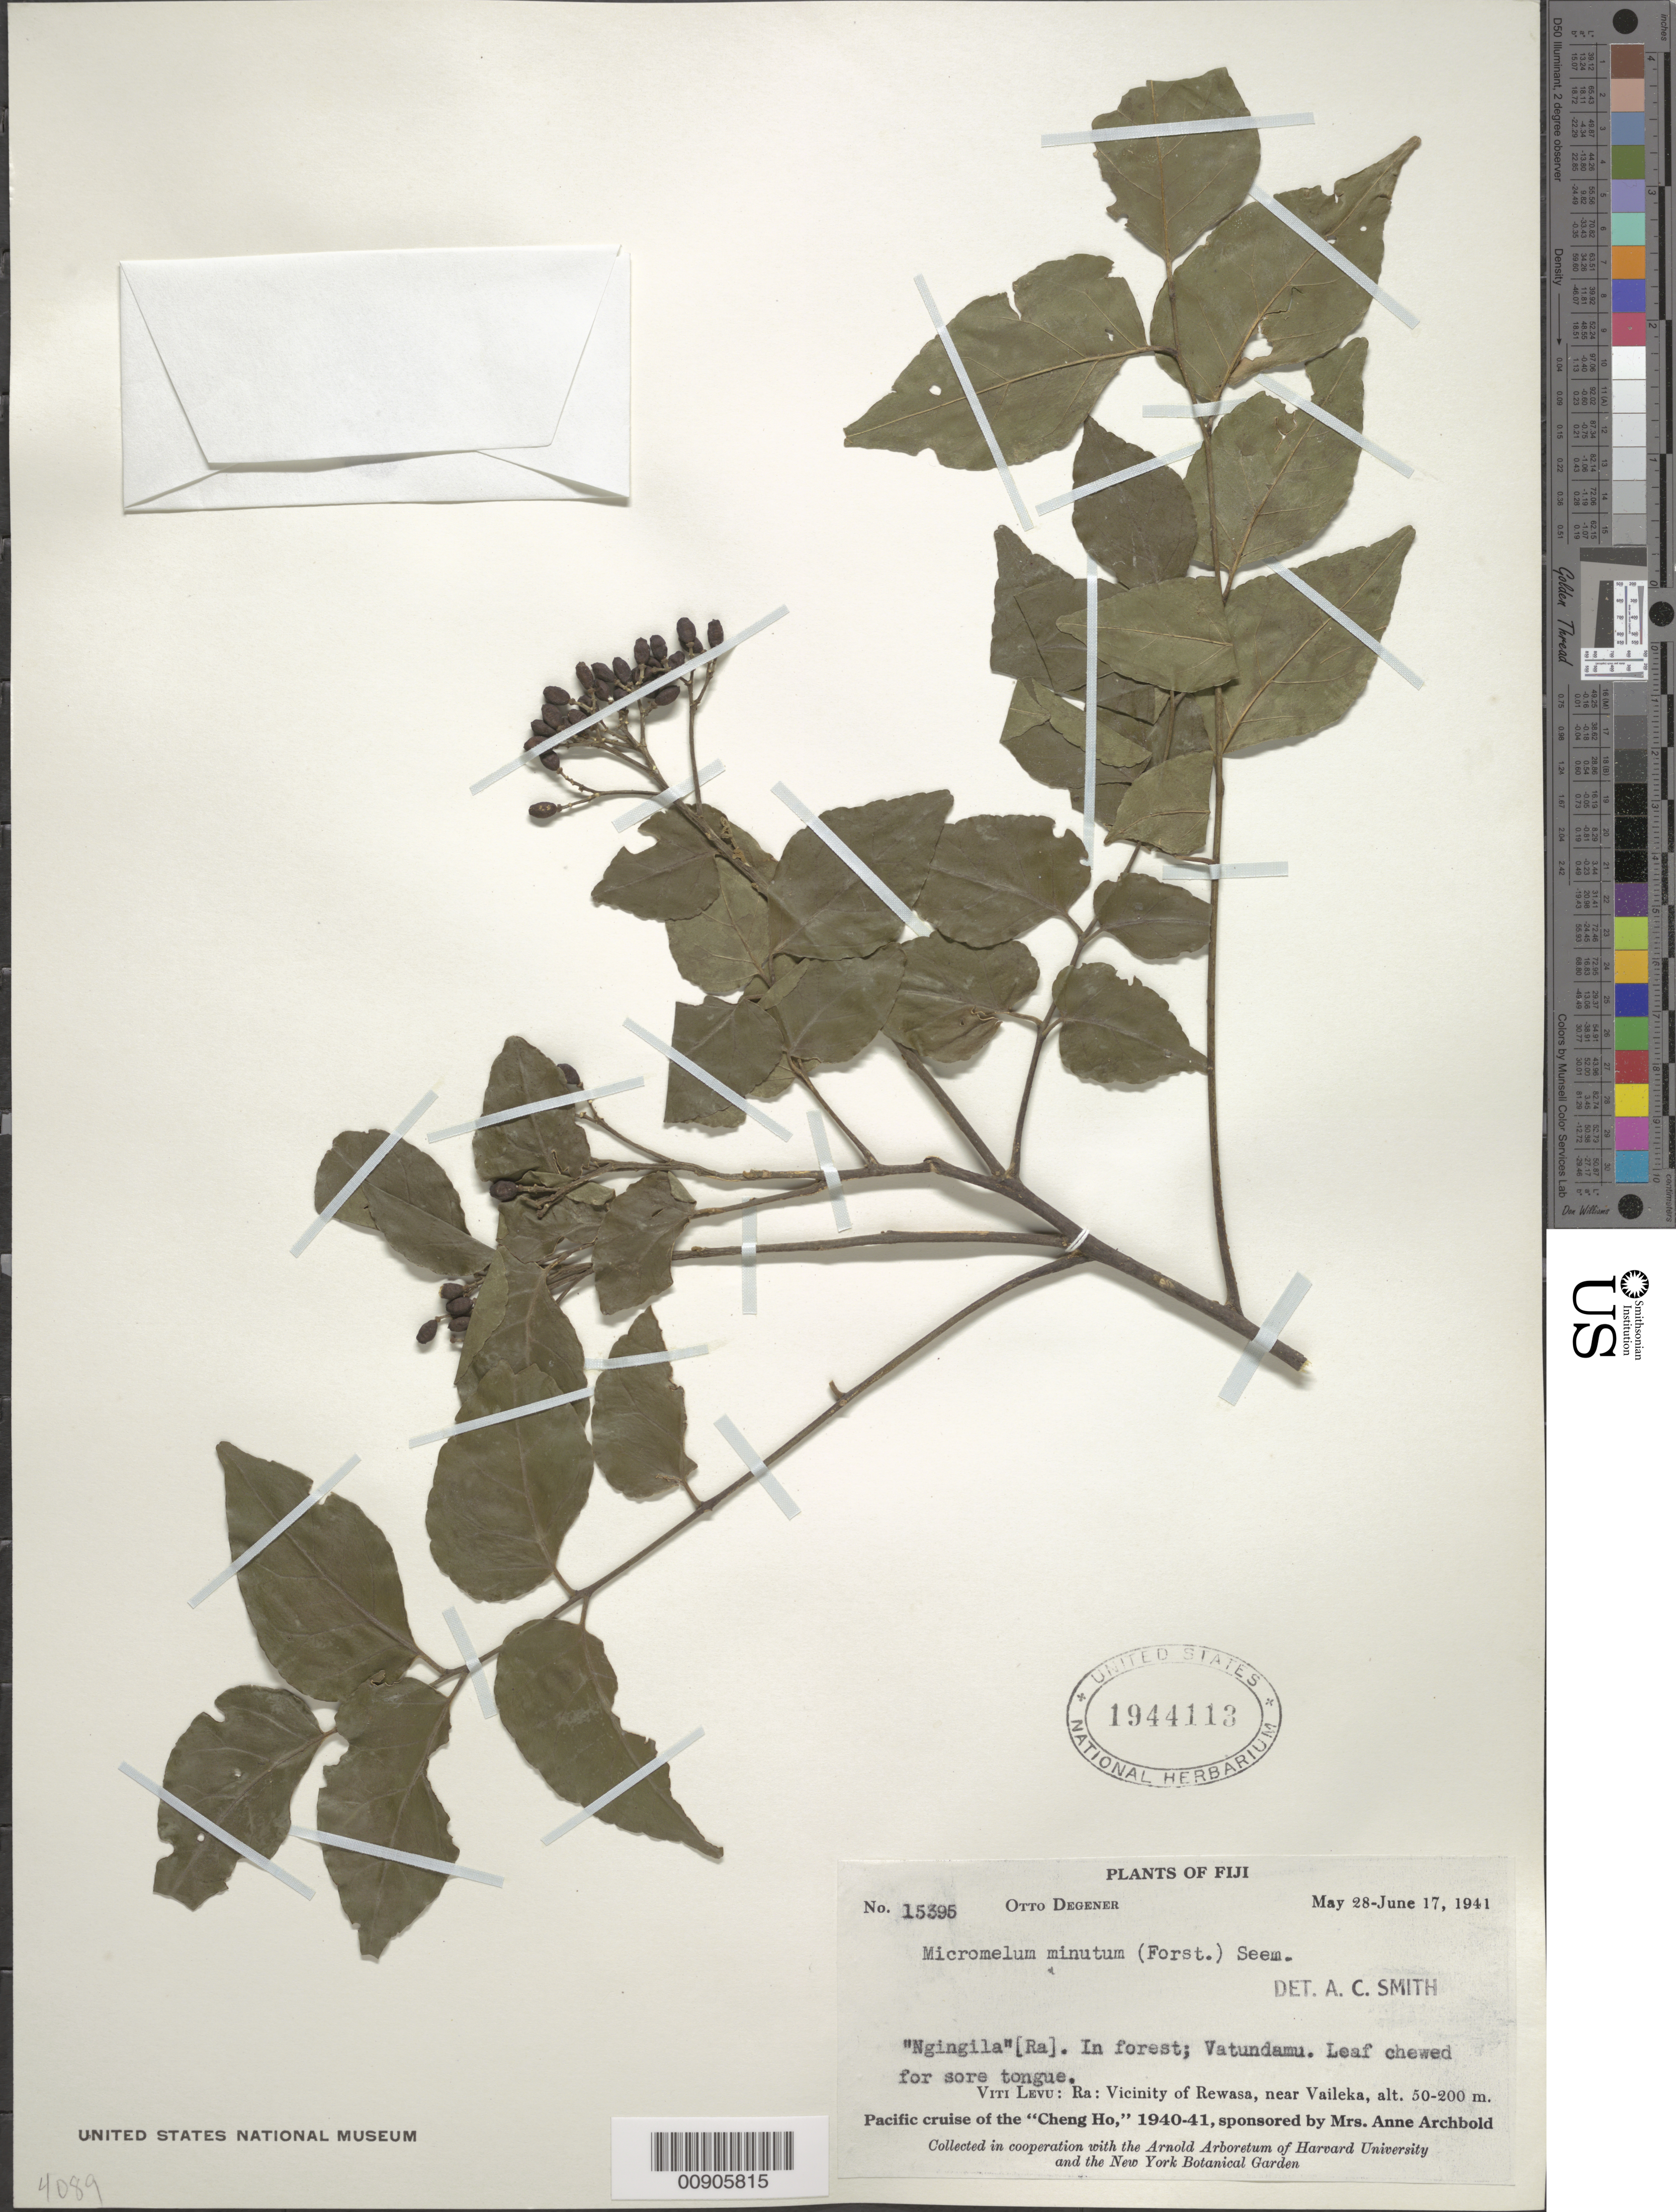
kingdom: Plantae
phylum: Tracheophyta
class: Magnoliopsida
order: Sapindales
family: Rutaceae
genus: Micromelum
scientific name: Micromelum minutum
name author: (G. Forst.) Wight & Arn.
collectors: O. Degener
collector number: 15395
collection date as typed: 28 May 1941 to 17 Jun 1941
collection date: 1941-05-28/1941-06-17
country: Fiji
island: Vatu-i-Ra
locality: Ra: Vicinity of Rewasa, near Vaileka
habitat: in forest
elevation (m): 50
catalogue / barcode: US 1944113